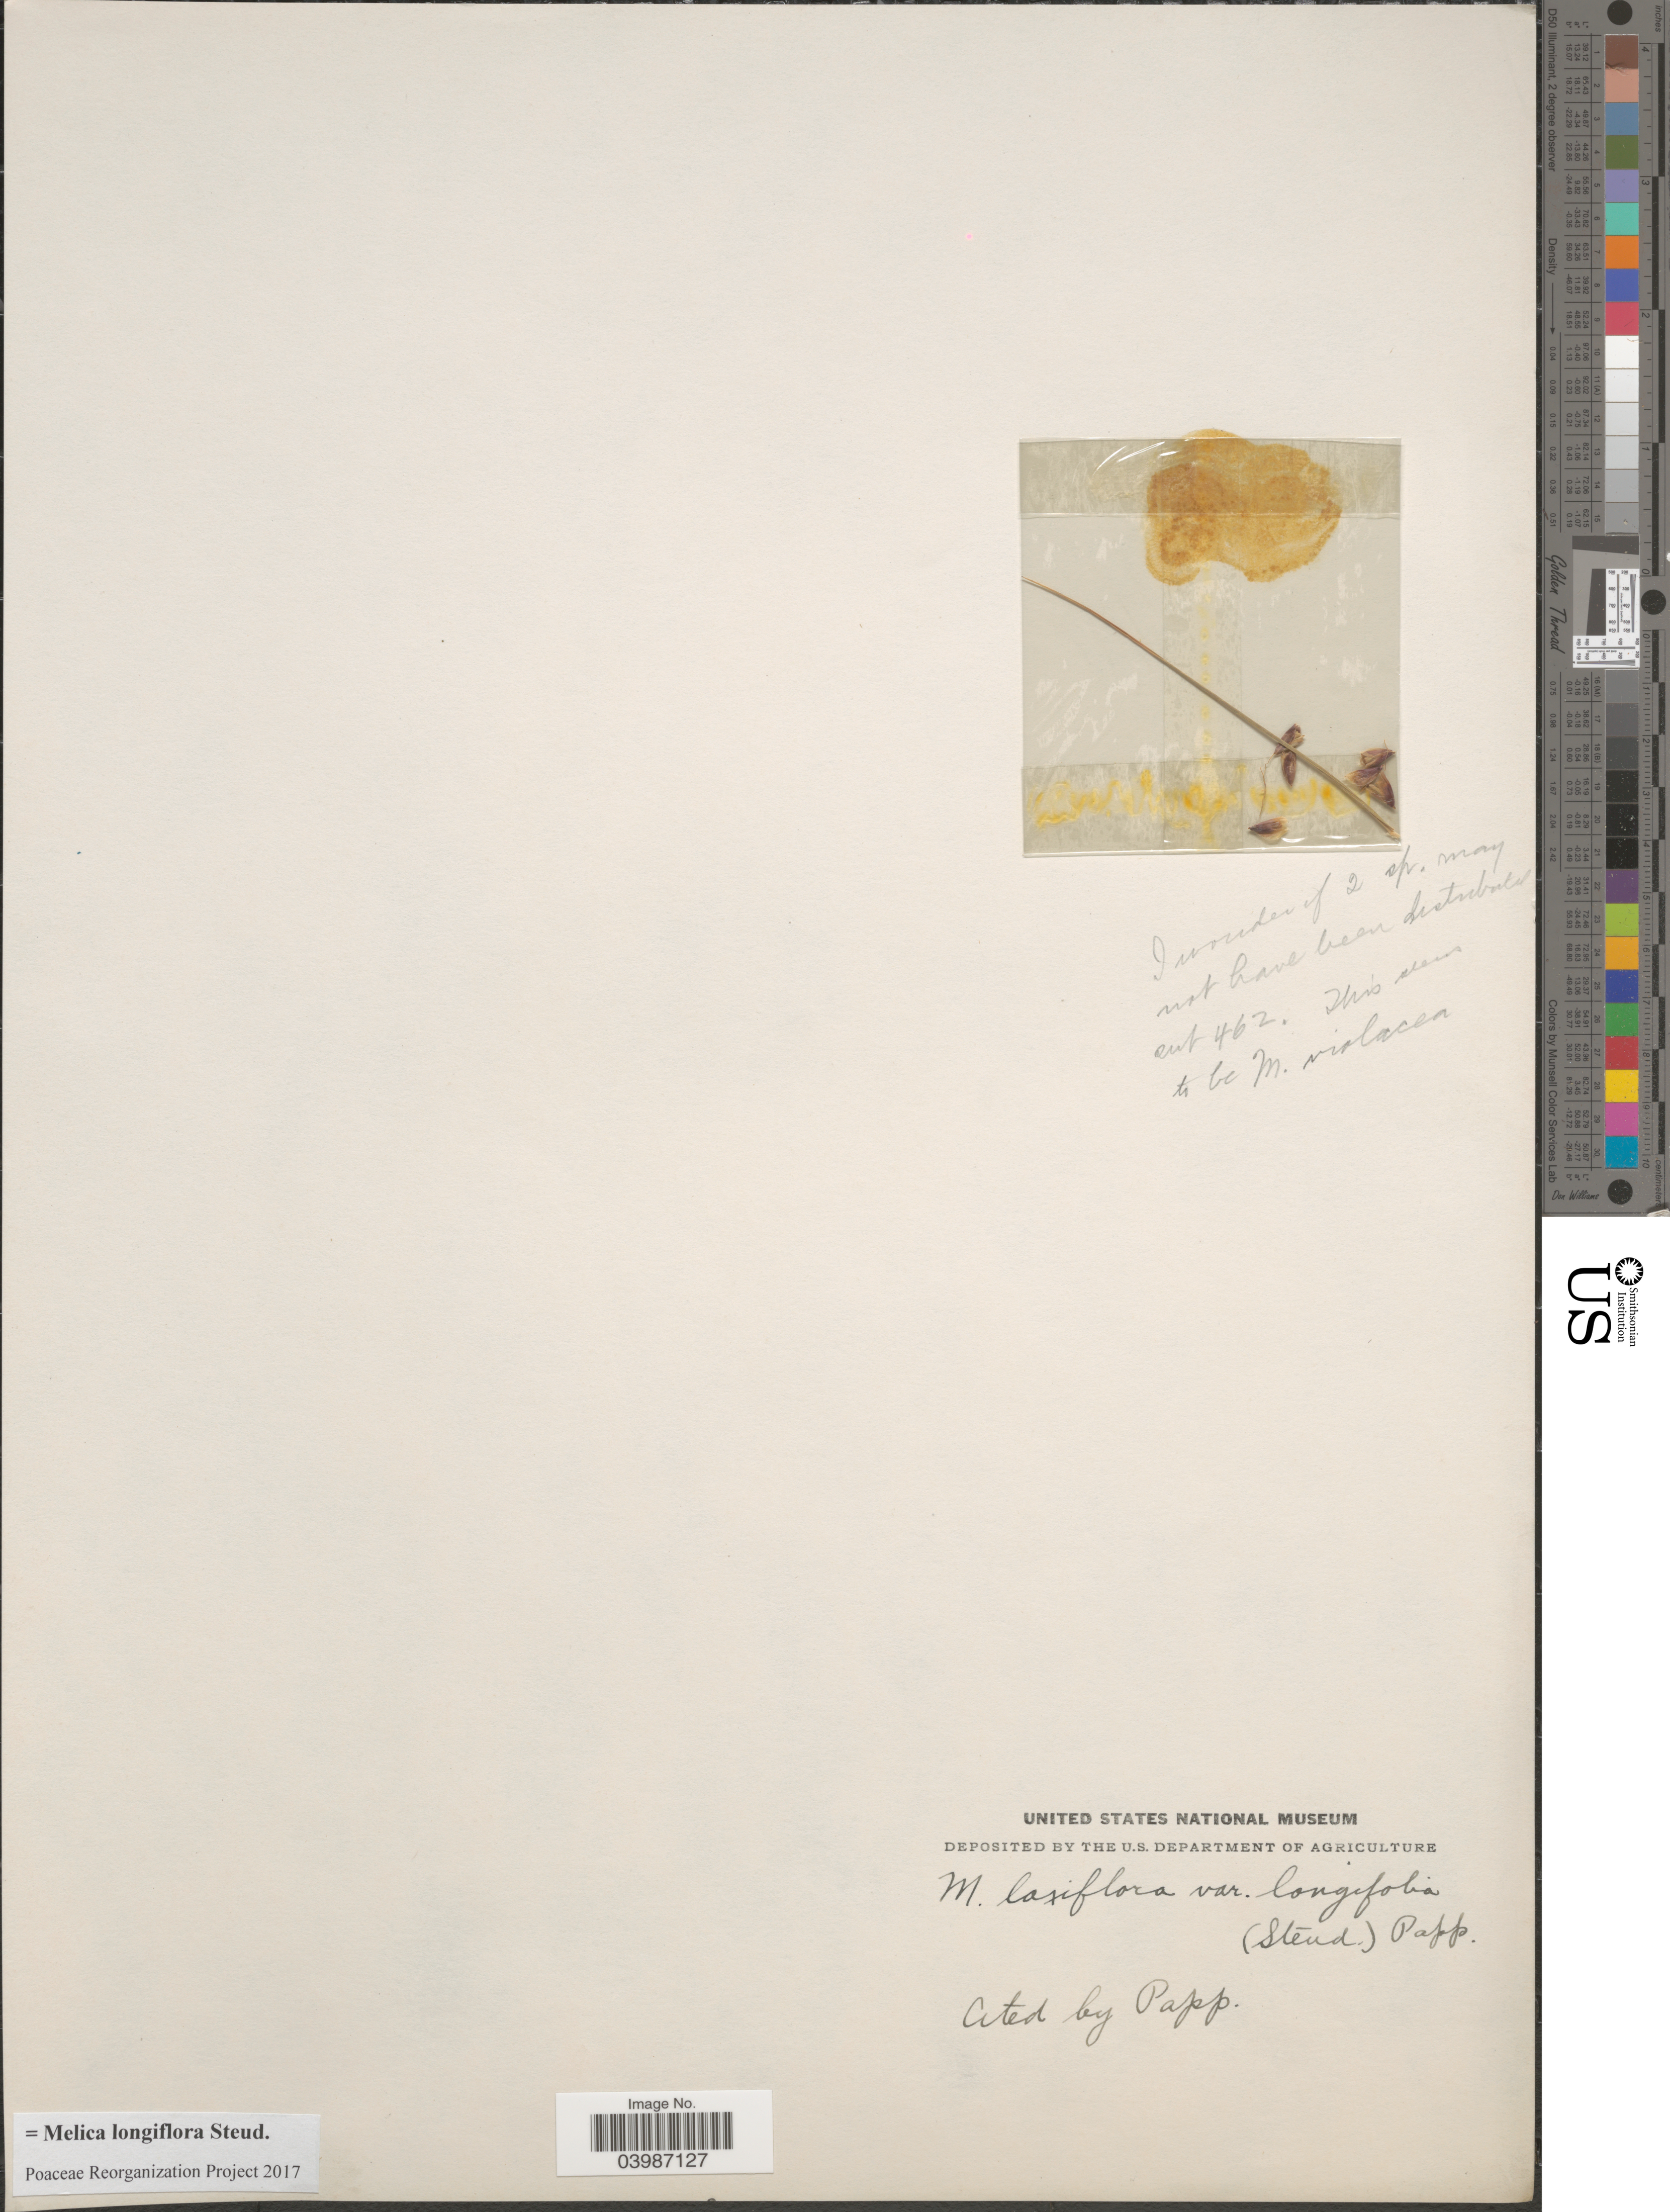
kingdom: Plantae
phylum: Tracheophyta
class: Liliopsida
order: Poales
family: Poaceae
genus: Melica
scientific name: Melica longiflora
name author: Steud.